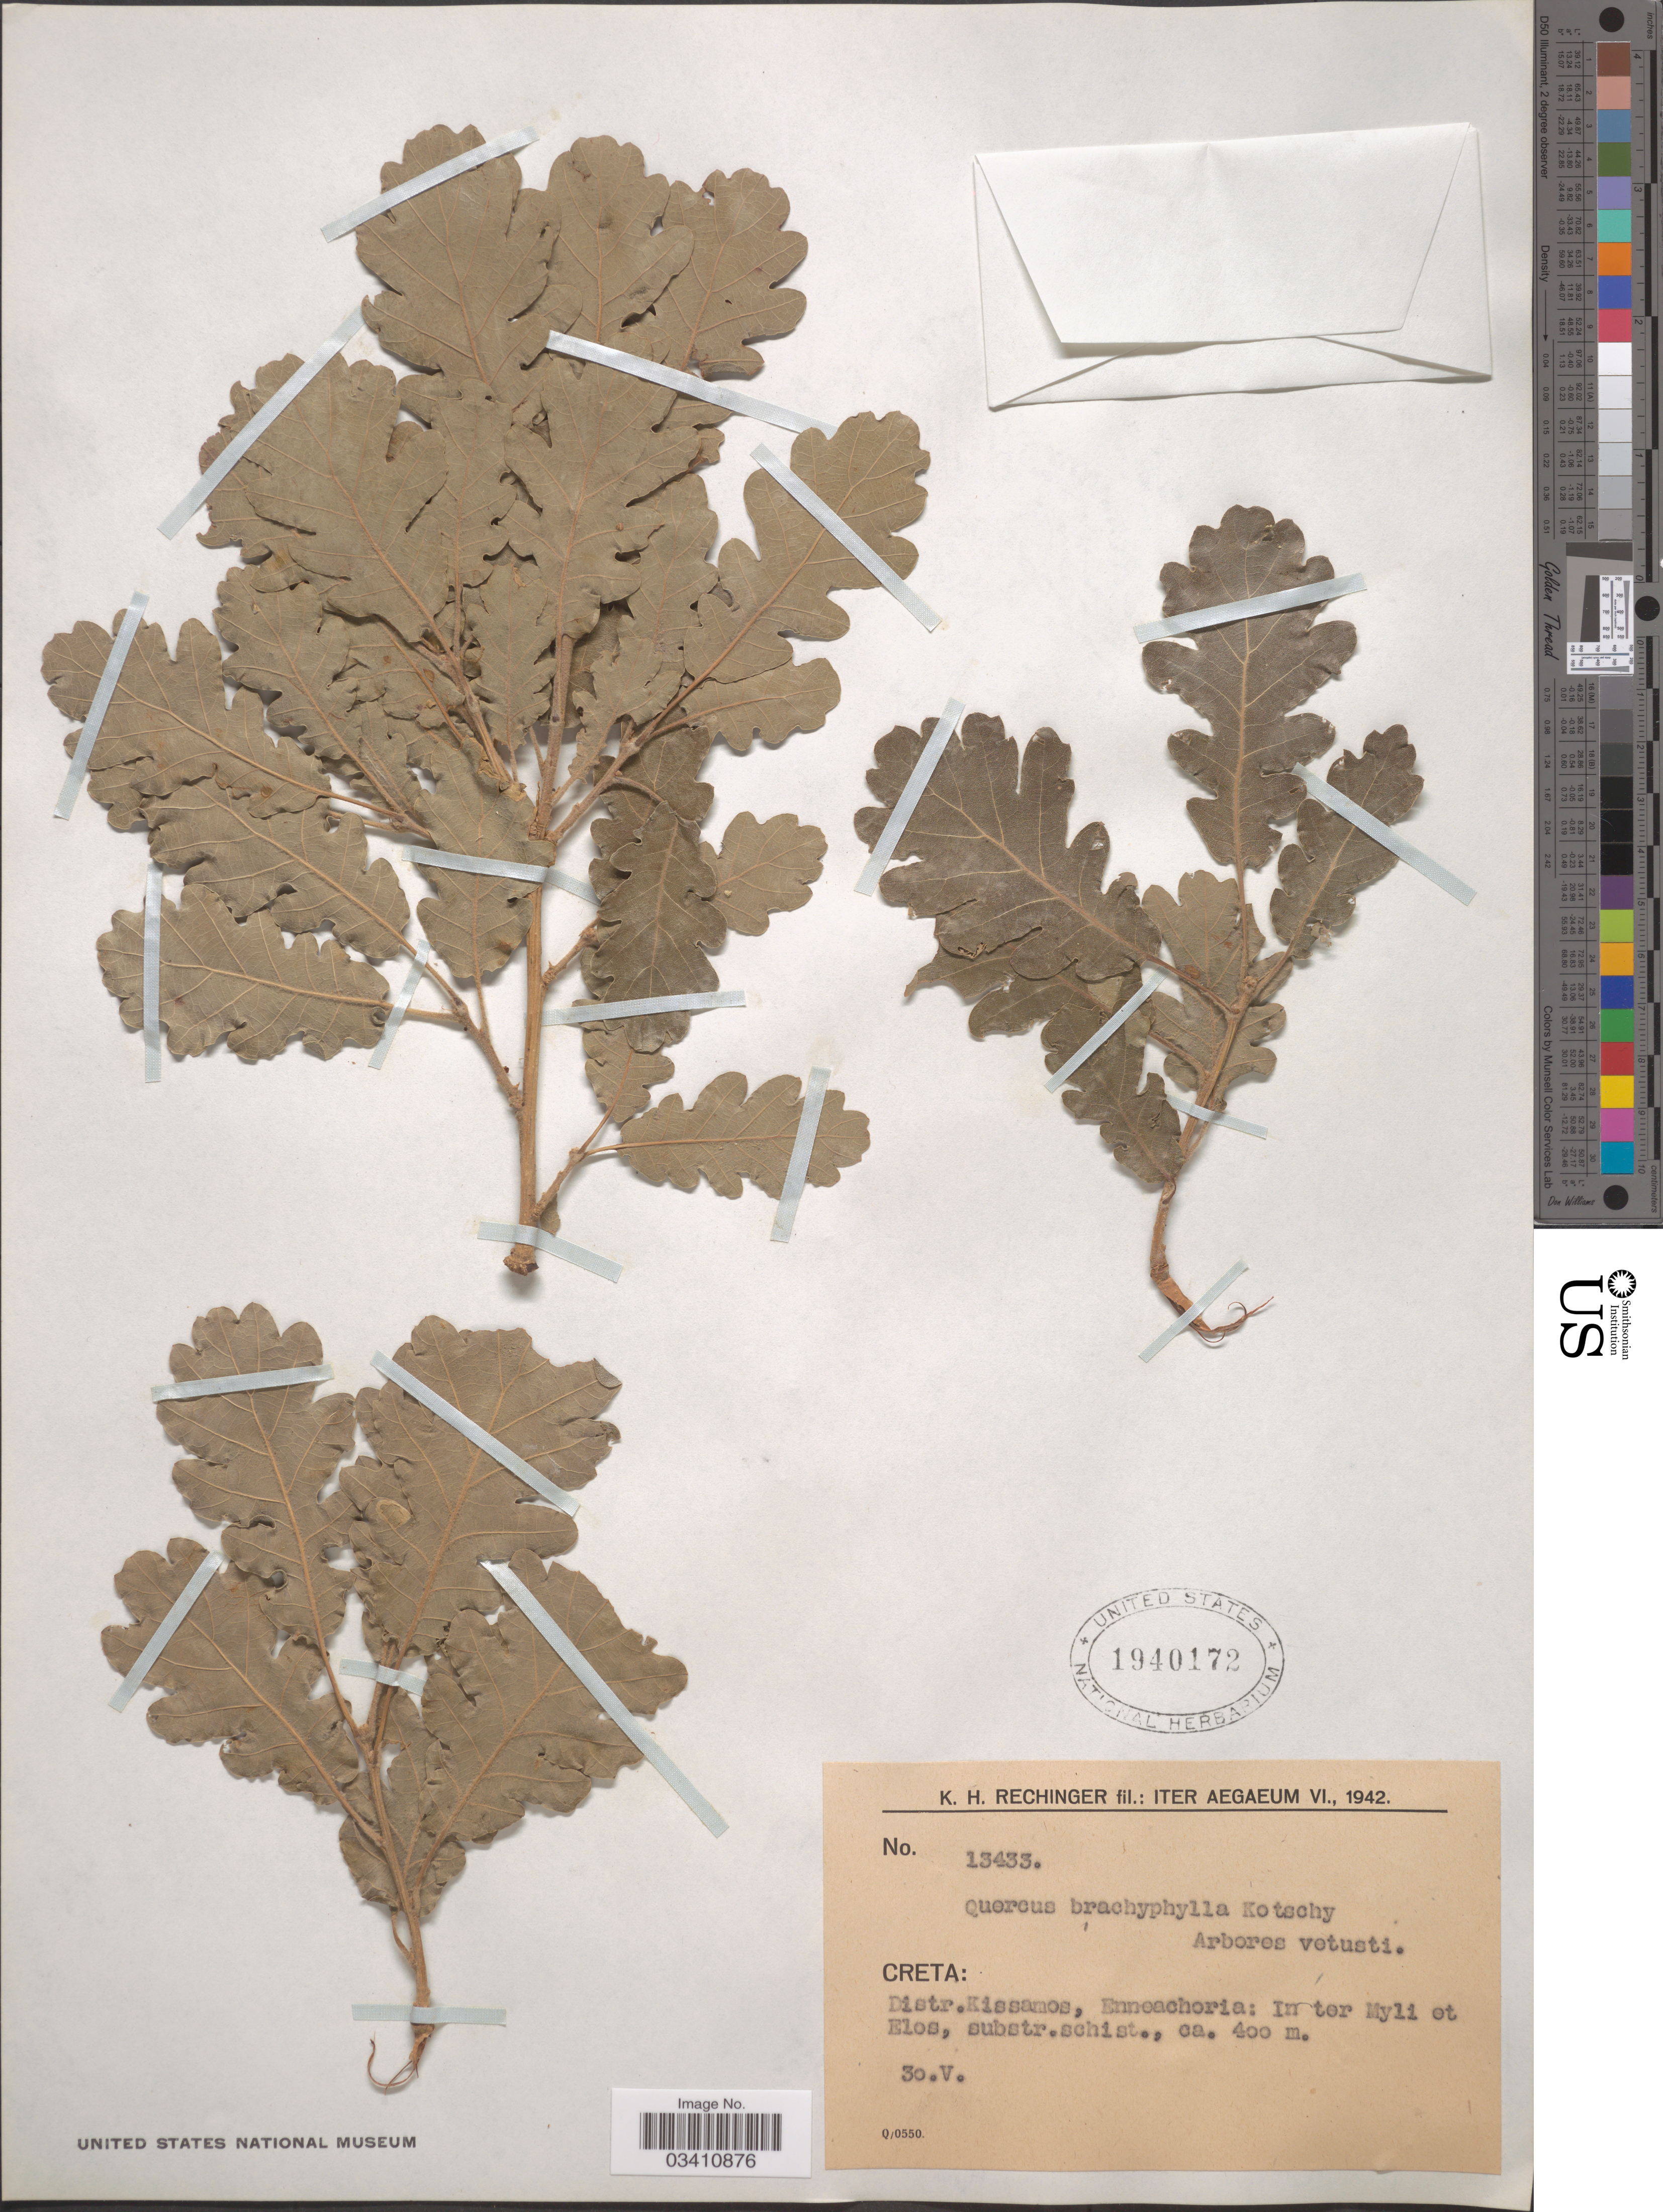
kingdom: Plantae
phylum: Tracheophyta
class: Magnoliopsida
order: Fagales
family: Fagaceae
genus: Quercus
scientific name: Quercus brachyphylla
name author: Kotschy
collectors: K. H. Rechinger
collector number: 13433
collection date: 1942-05-30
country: Greece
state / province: Crete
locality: Aegaeum. Creta: Distr. Kissamos, Enneachoria: Inter Myli et Elos, substr. schist.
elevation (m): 400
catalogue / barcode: US 1940172